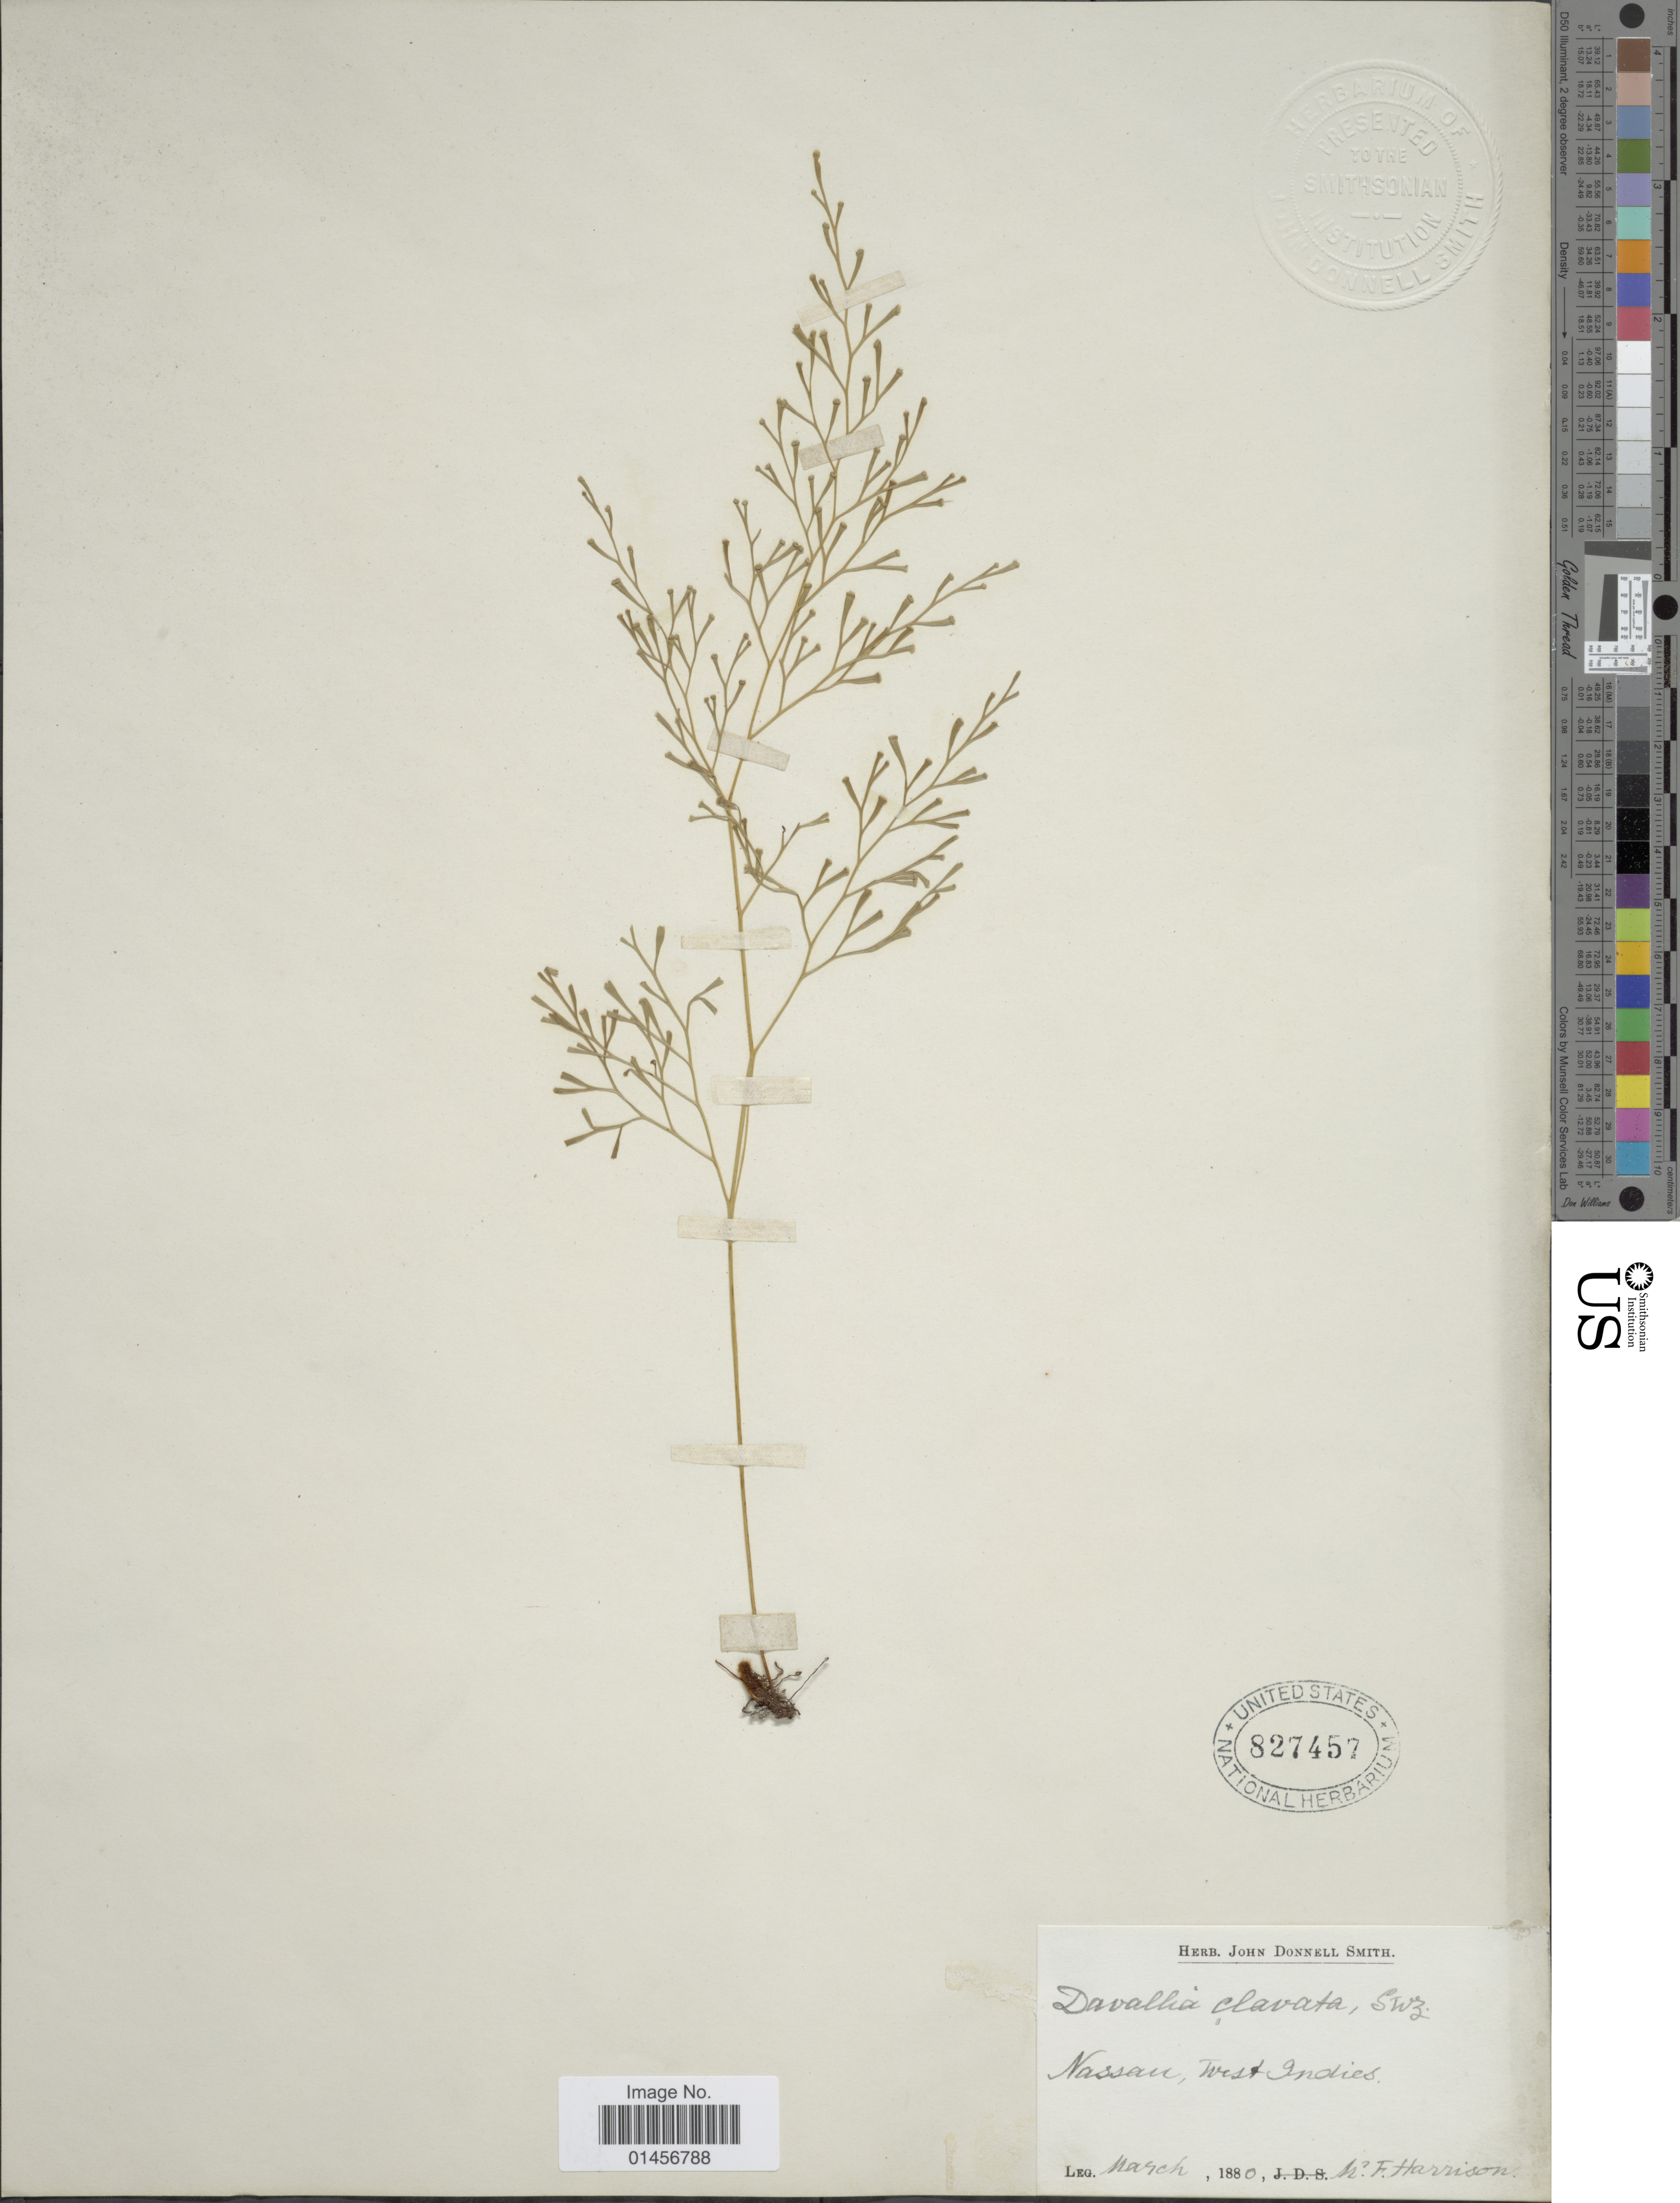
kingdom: Plantae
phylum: Tracheophyta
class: Polypodiopsida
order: Polypodiales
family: Lindsaeaceae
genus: Sphenomeris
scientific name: Sphenomeris clavata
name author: (L.) Maxon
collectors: M. Harrison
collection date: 1880-03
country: Bahamas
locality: Nassau, West-Indies.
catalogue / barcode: US 827457